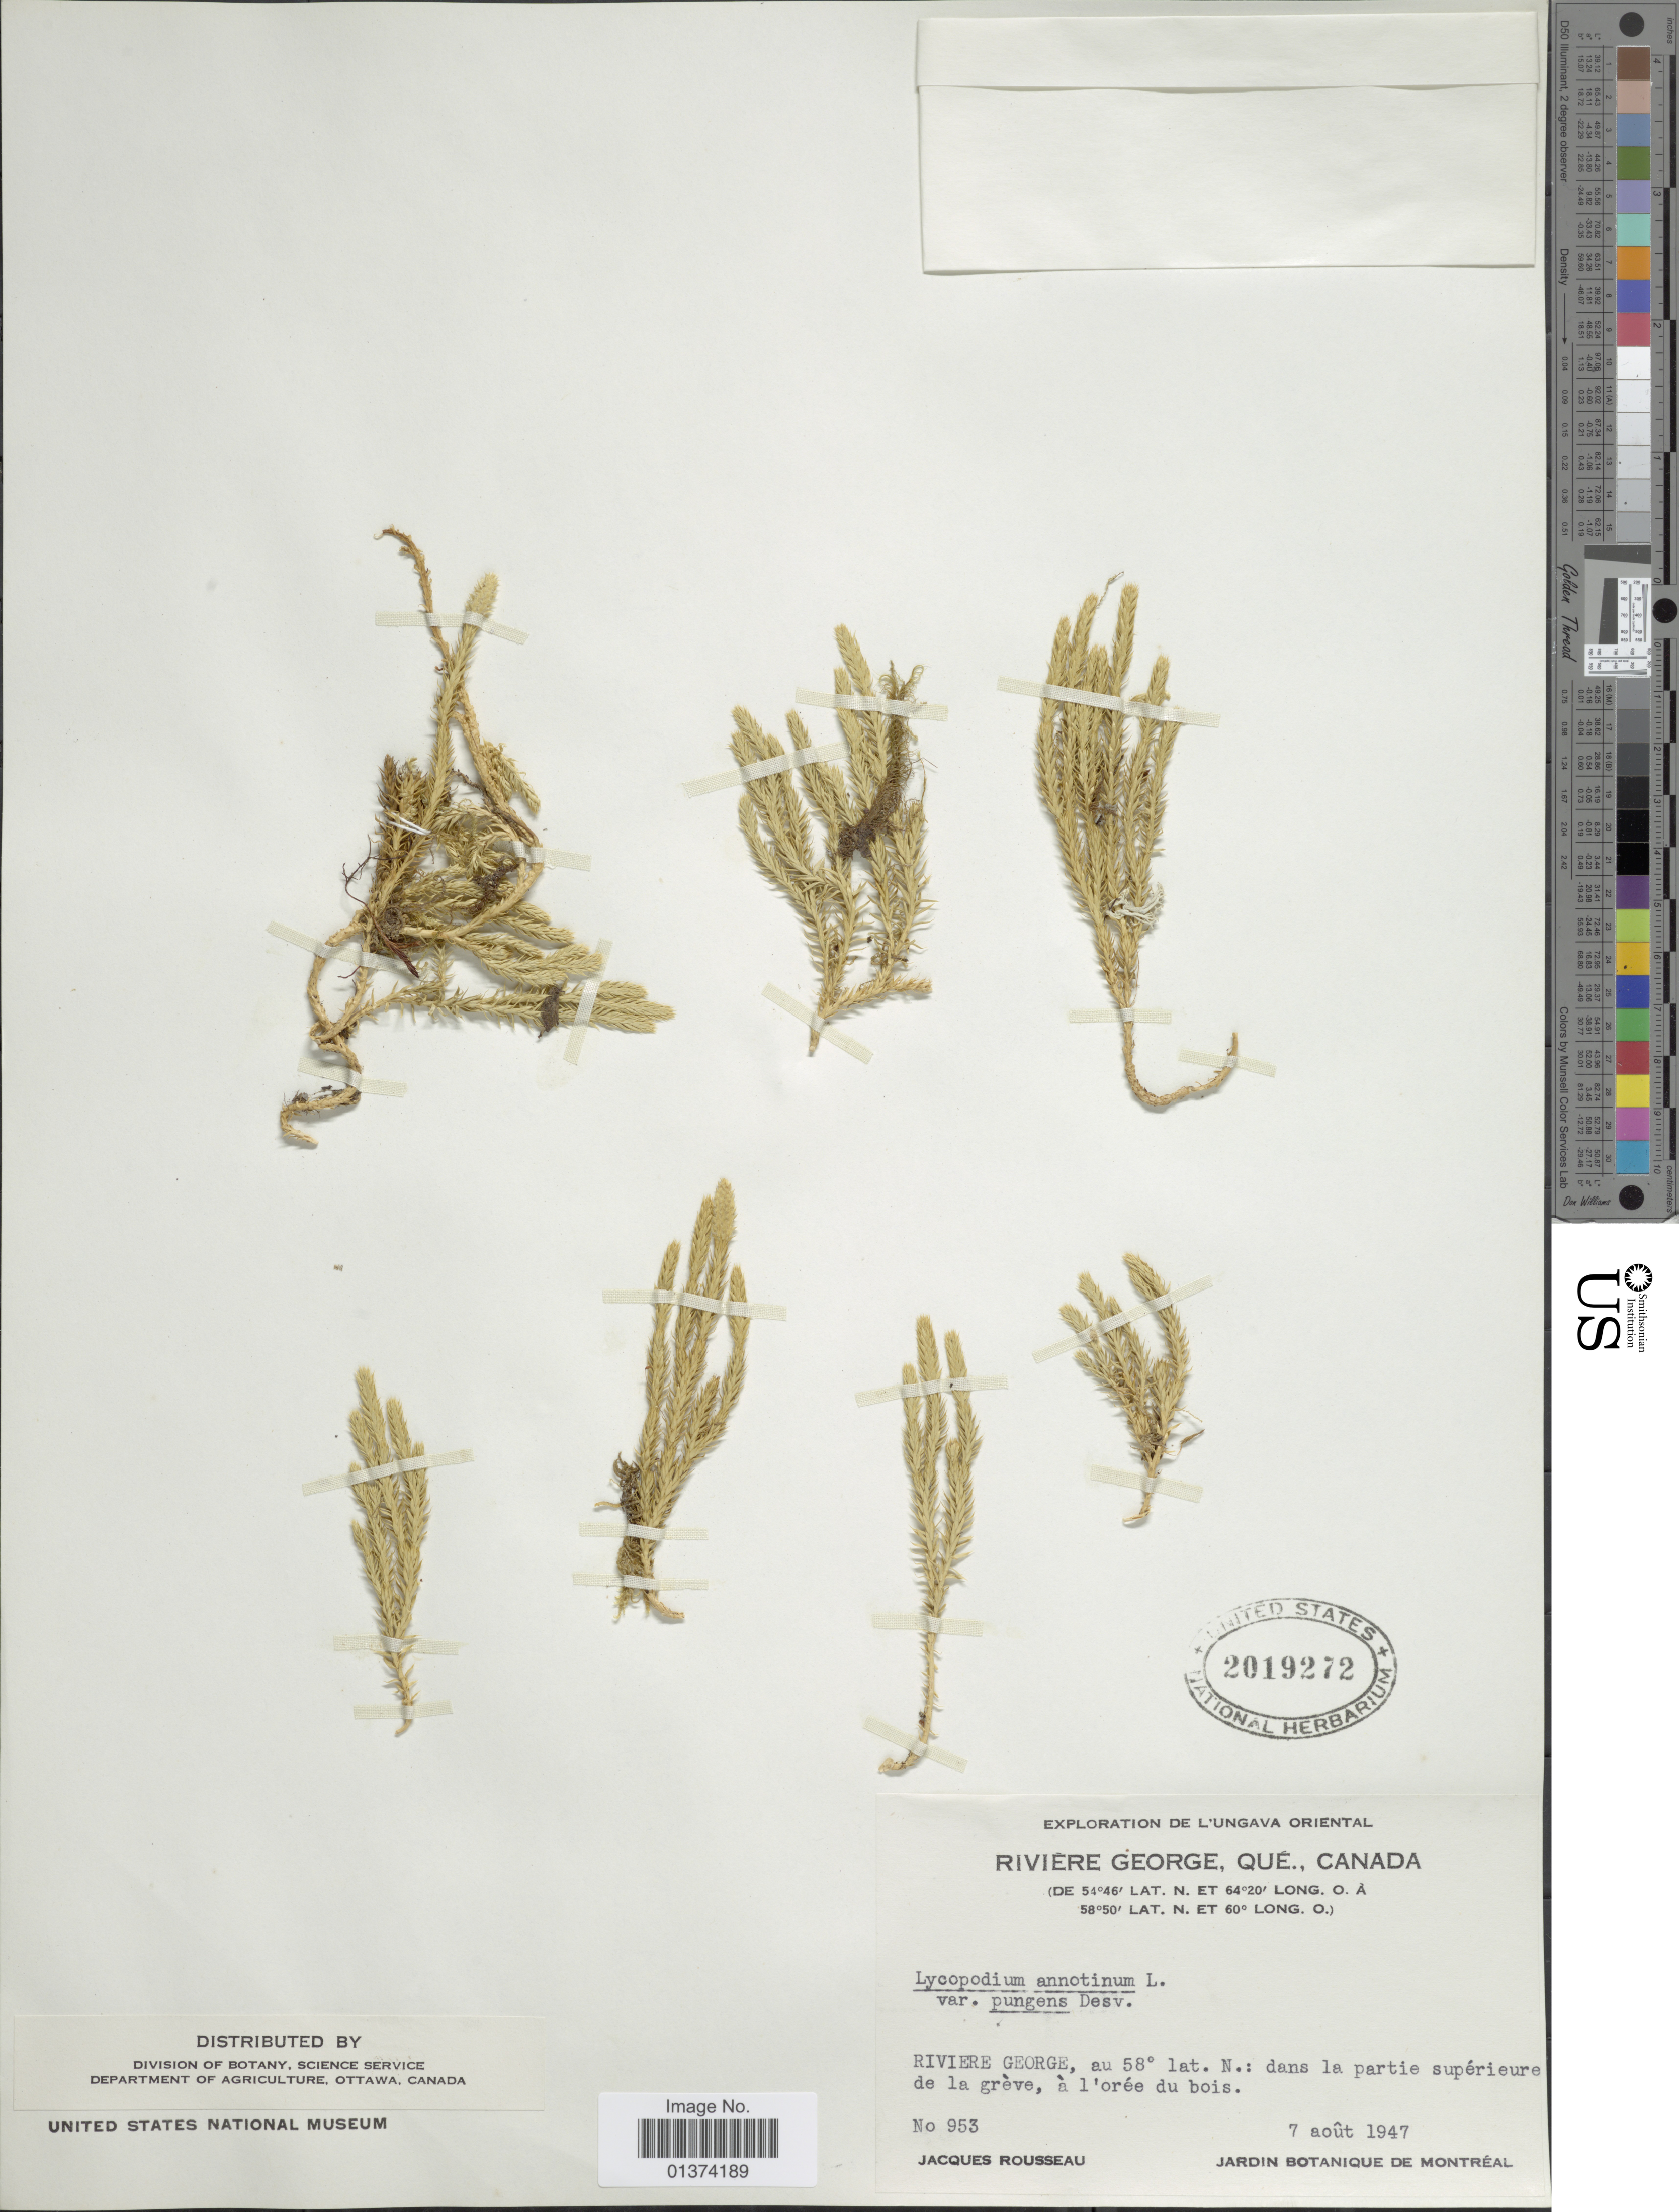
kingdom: Plantae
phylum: Tracheophyta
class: Lycopodiopsida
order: Lycopodiales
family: Lycopodiaceae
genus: Spinulum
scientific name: Spinulum annotinum subsp. annotinum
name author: (L.) A. Haines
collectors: J. Rousseau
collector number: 953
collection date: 1947-08-07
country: Canada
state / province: Quebec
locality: Riviere George: dans la partie supérieure de la grève, à l'orée du bois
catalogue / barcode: US 2019272